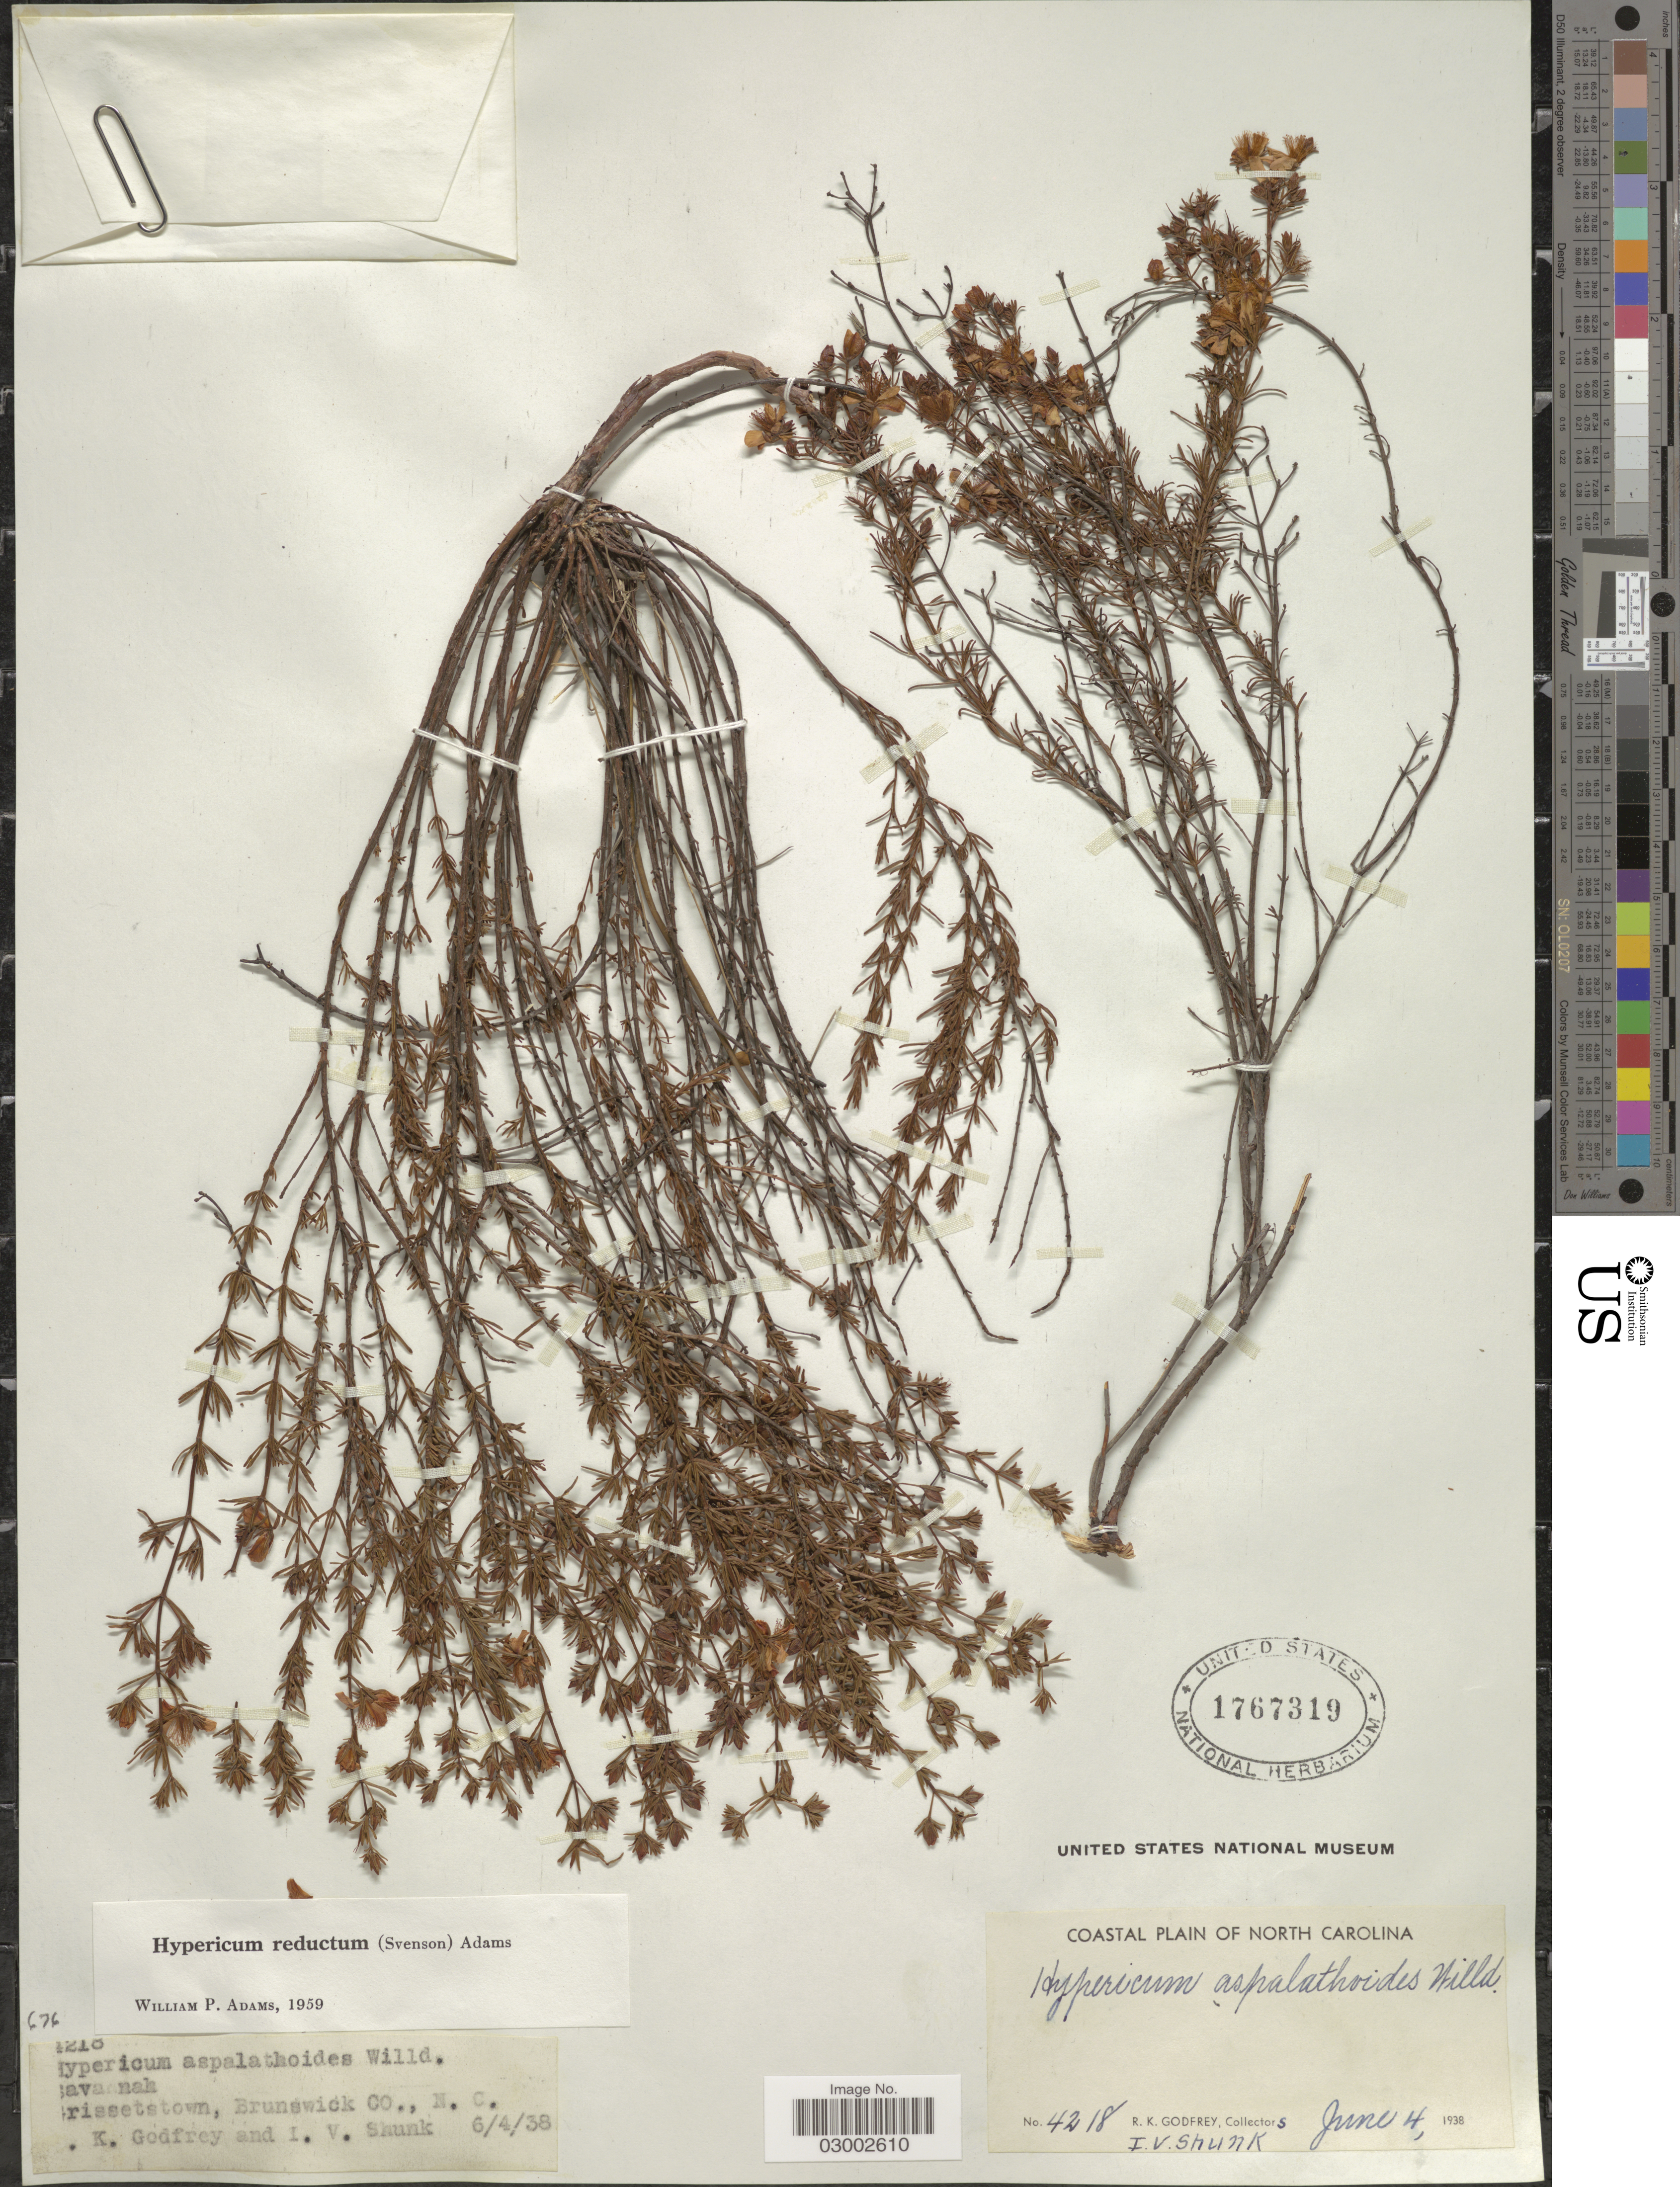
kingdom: Plantae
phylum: Tracheophyta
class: Magnoliopsida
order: Malpighiales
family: Hypericaceae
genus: Hypericum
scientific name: Hypericum tenuifolium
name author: Pursh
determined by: Strong, Mark T., (BOT), Smithsonian Institution - National Museum of Natural History (UNITED STATES)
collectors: R. K. Godfrey & I. Shunk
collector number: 4218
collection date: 1938-06-04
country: United States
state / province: North Carolina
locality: Coastal plain of North Carolina. Grissetstown, Brunswick Co., N. C.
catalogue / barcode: US 1767319